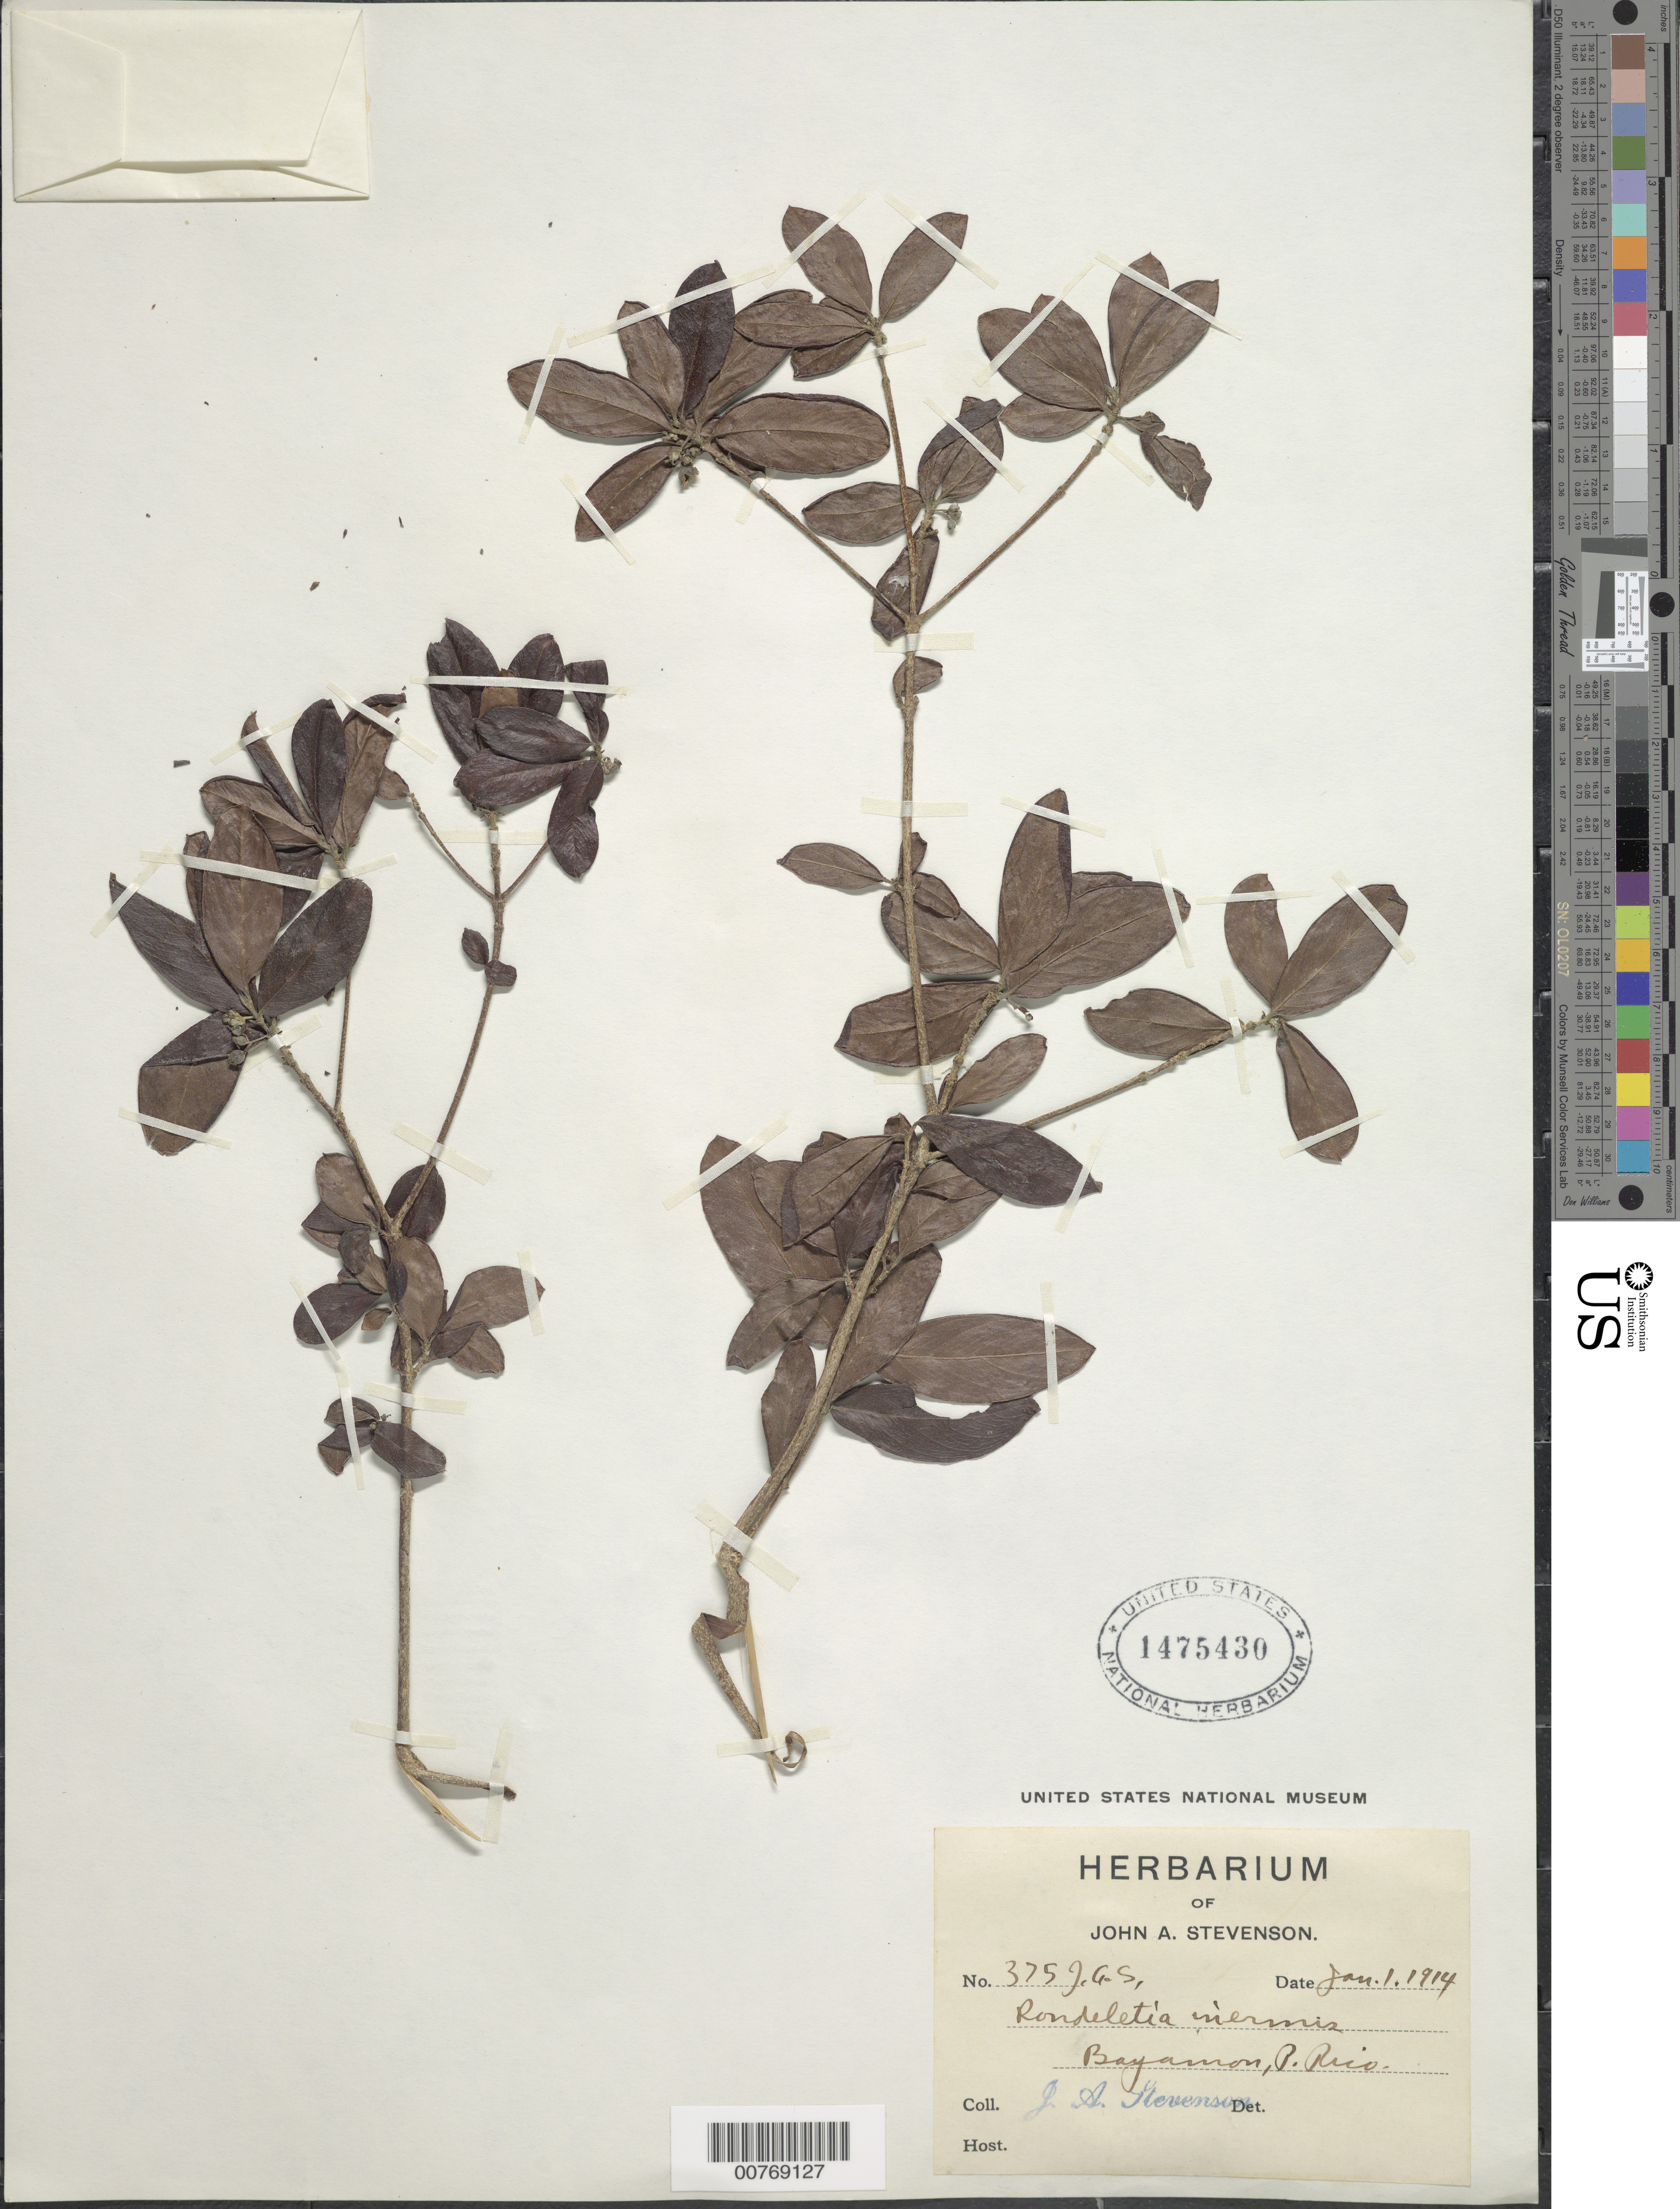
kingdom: Plantae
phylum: Tracheophyta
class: Magnoliopsida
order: Gentianales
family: Rubiaceae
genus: Rondeletia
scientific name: Rondeletia inermis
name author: (Spreng.) Krug & Urb.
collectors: J. Stevenson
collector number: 375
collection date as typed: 01 Jan 1914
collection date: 1914-01-01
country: Puerto Rico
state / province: Bayamón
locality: Bayamon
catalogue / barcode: US 1475430